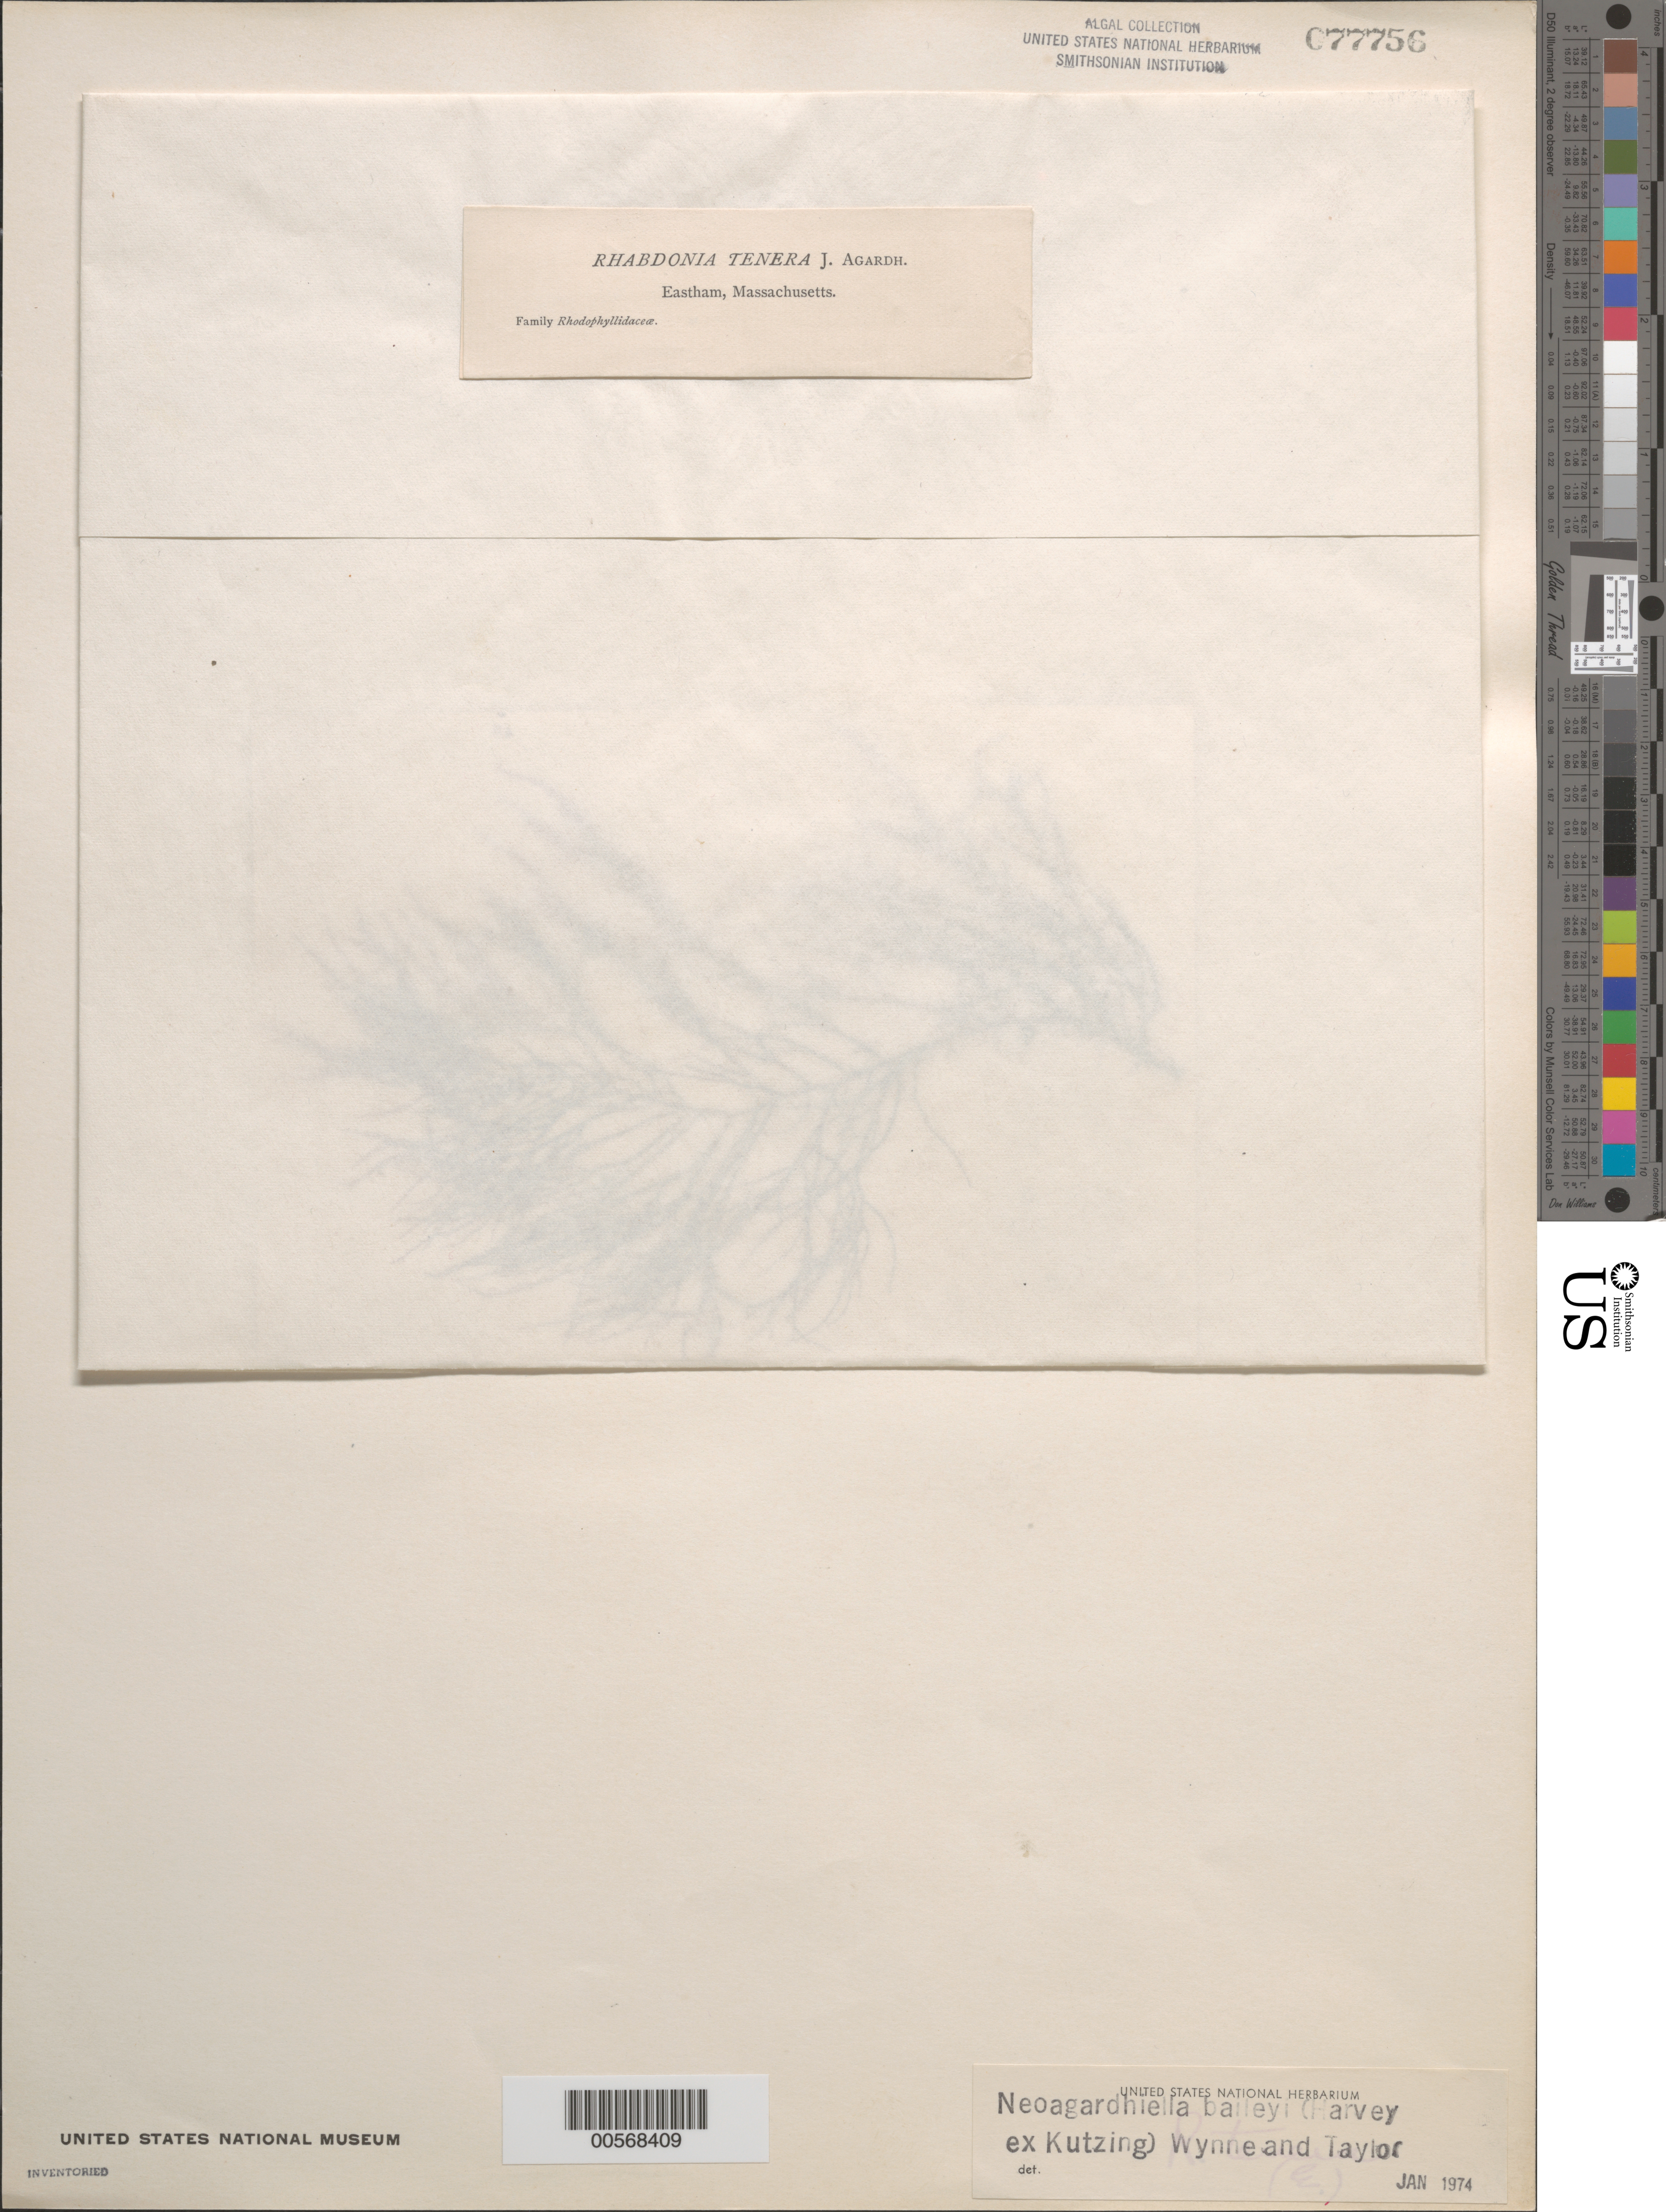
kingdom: Plantae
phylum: Rhodophyta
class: Florideophyceae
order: Gigartinales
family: Solieriaceae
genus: Agardhiella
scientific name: Agardhiella subulata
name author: (C. Agardh) G.T.Kraft & M.J. Wynne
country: United States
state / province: Massachusetts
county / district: Barnstable County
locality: Eastham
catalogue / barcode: US 77756